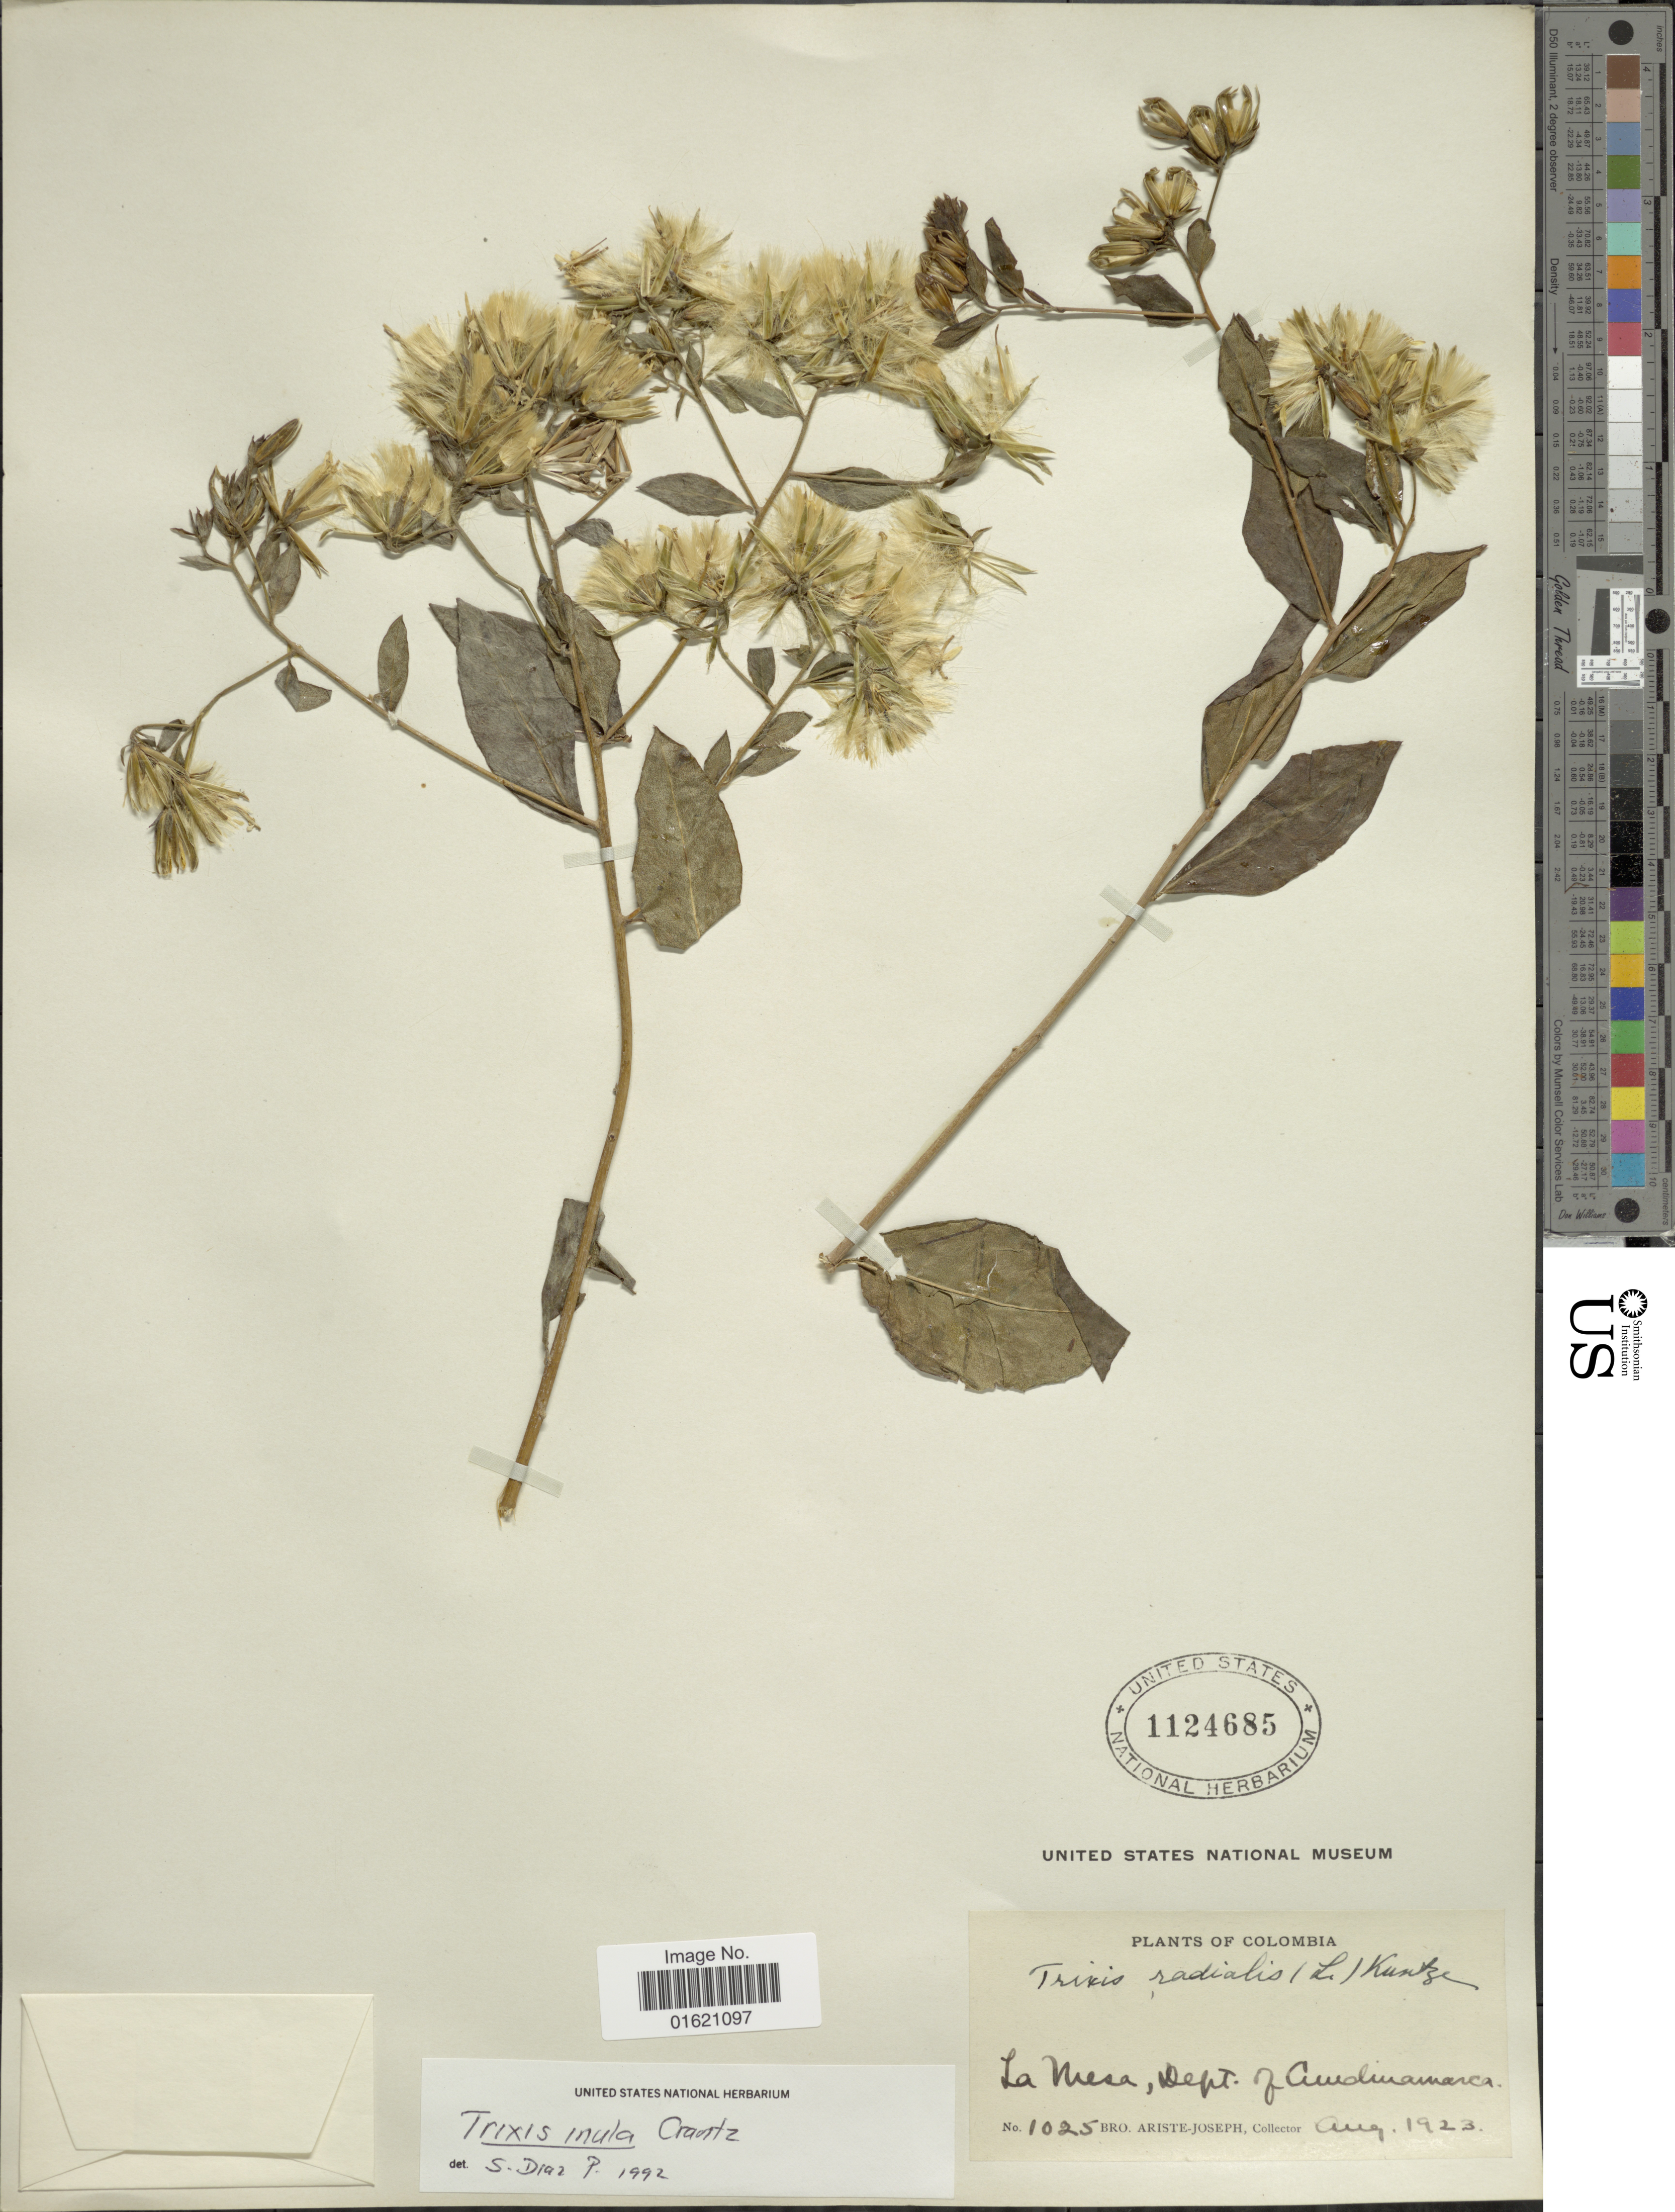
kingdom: Plantae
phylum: Tracheophyta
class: Magnoliopsida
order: Asterales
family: Asteraceae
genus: Trixis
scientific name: Trixis inula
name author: Crantz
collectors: Bro. Ariste-Joseph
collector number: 1025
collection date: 1923-08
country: Colombia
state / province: Cundinamarca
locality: La Mesa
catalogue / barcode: US 1124685